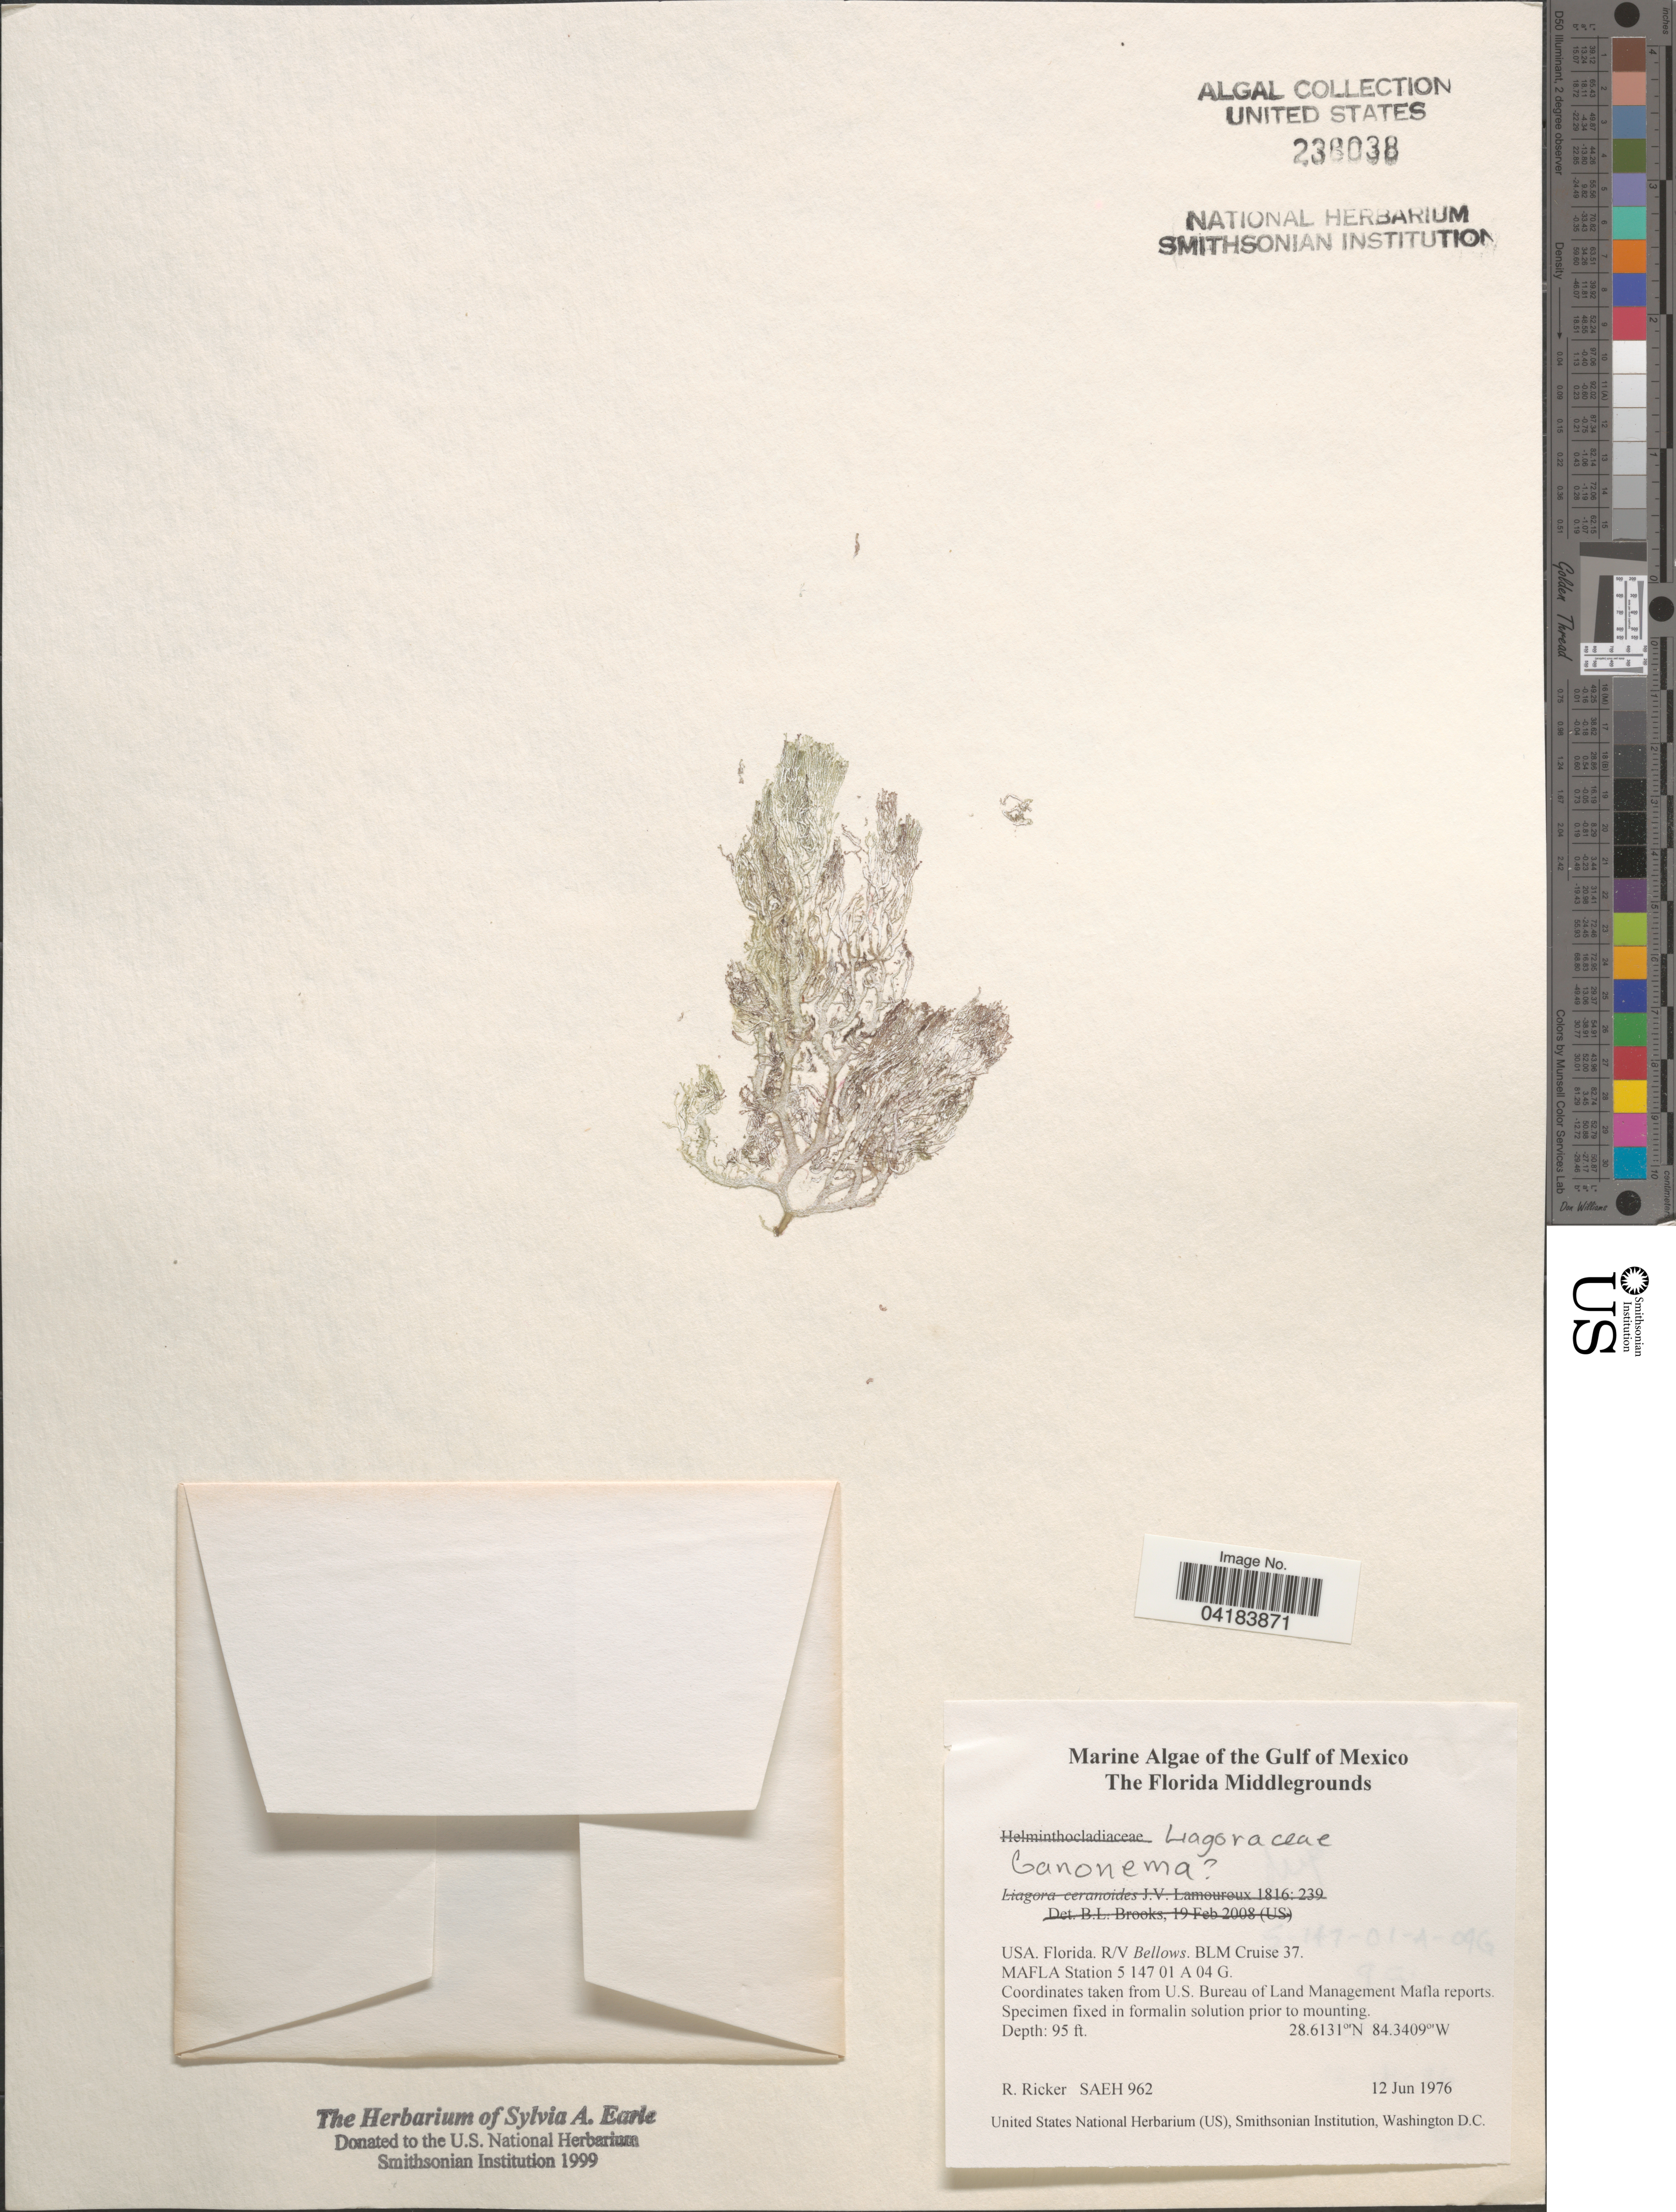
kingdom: Plantae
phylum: Rhodophyta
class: Florideophyceae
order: Nemaliales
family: Liagoraceae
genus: Ganonema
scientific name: Ganonema sp.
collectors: R. Ricker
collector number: SAEH962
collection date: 1976-06-12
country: United States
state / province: Florida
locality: Gulf of Mexico. The Florida Middlegrounds. R/V Bellows. BLM Cruise 37. MAFLA Station 5 147 01 A 04 G.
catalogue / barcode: US 238038